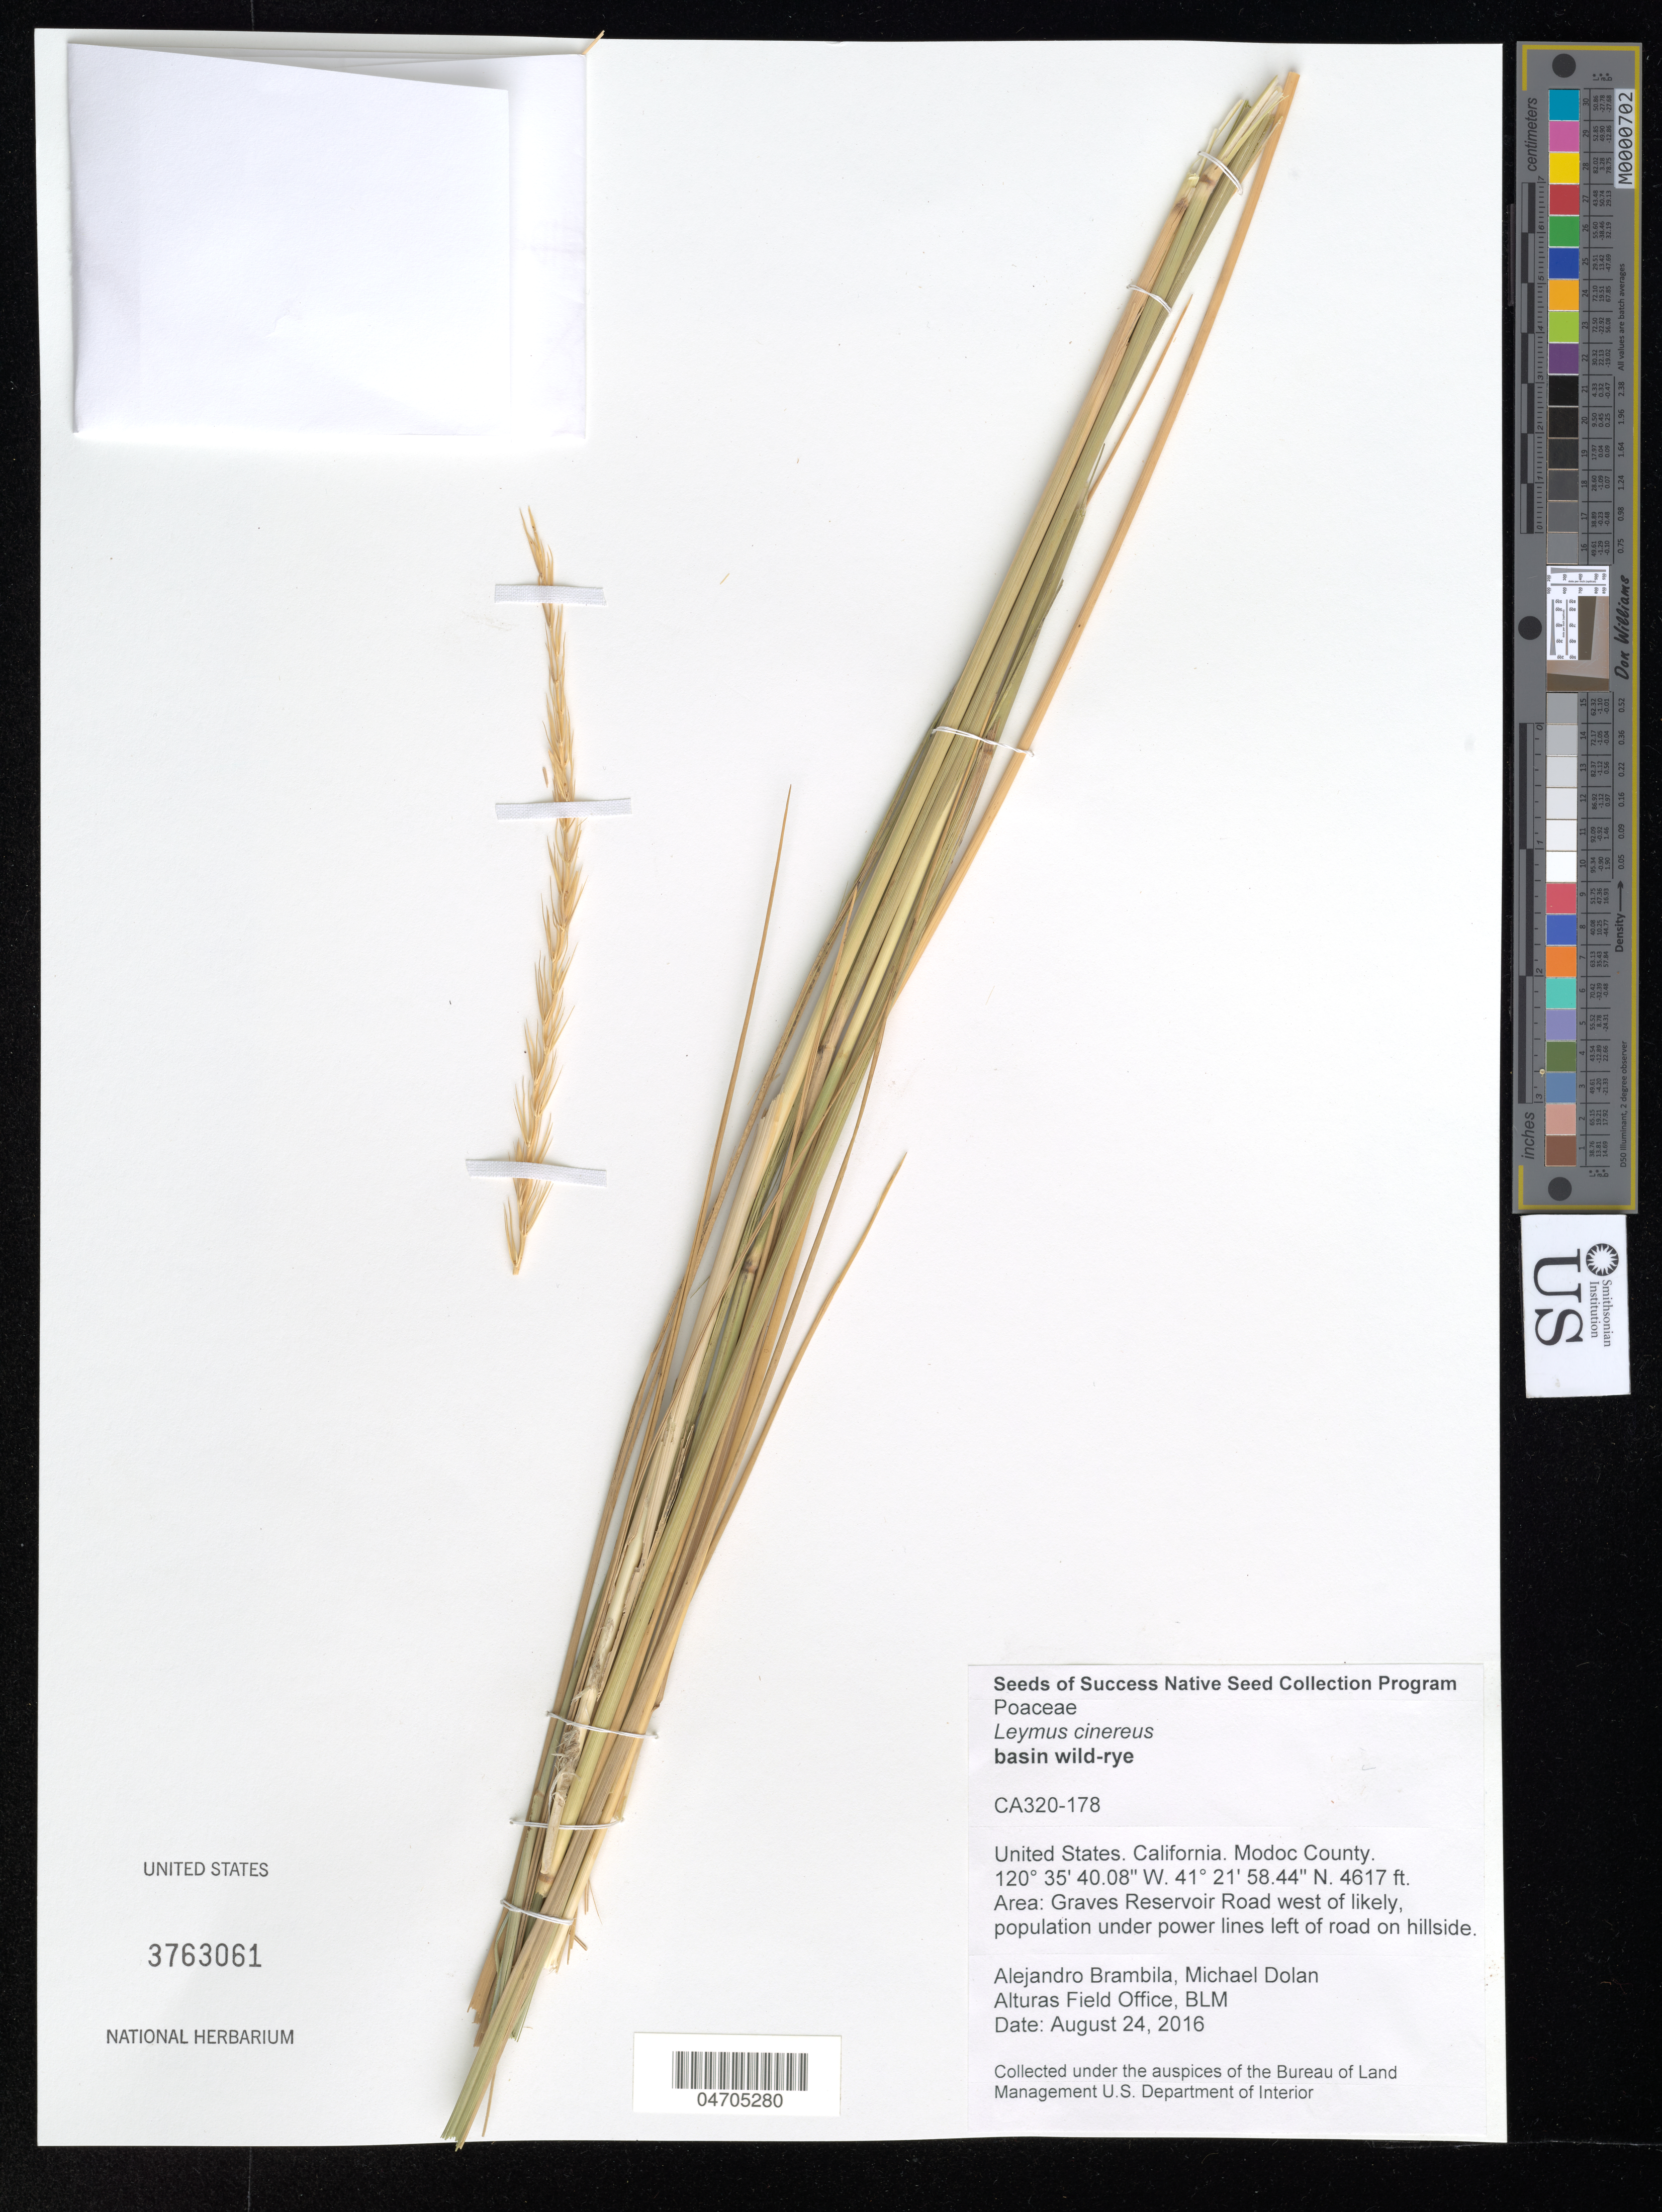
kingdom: Plantae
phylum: Tracheophyta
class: Liliopsida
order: Poales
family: Poaceae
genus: Leymus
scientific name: Leymus cinereus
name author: (Scribn. & Merr.) Á. Löve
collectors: A. Brambila & M. Dolan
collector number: CA320-178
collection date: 2016-08-24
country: United States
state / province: California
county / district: Modoc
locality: Modoc County. Area: Graves Reservation Road west of likely, population under power lines left of road on hillsides.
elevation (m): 1407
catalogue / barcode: US 3763061